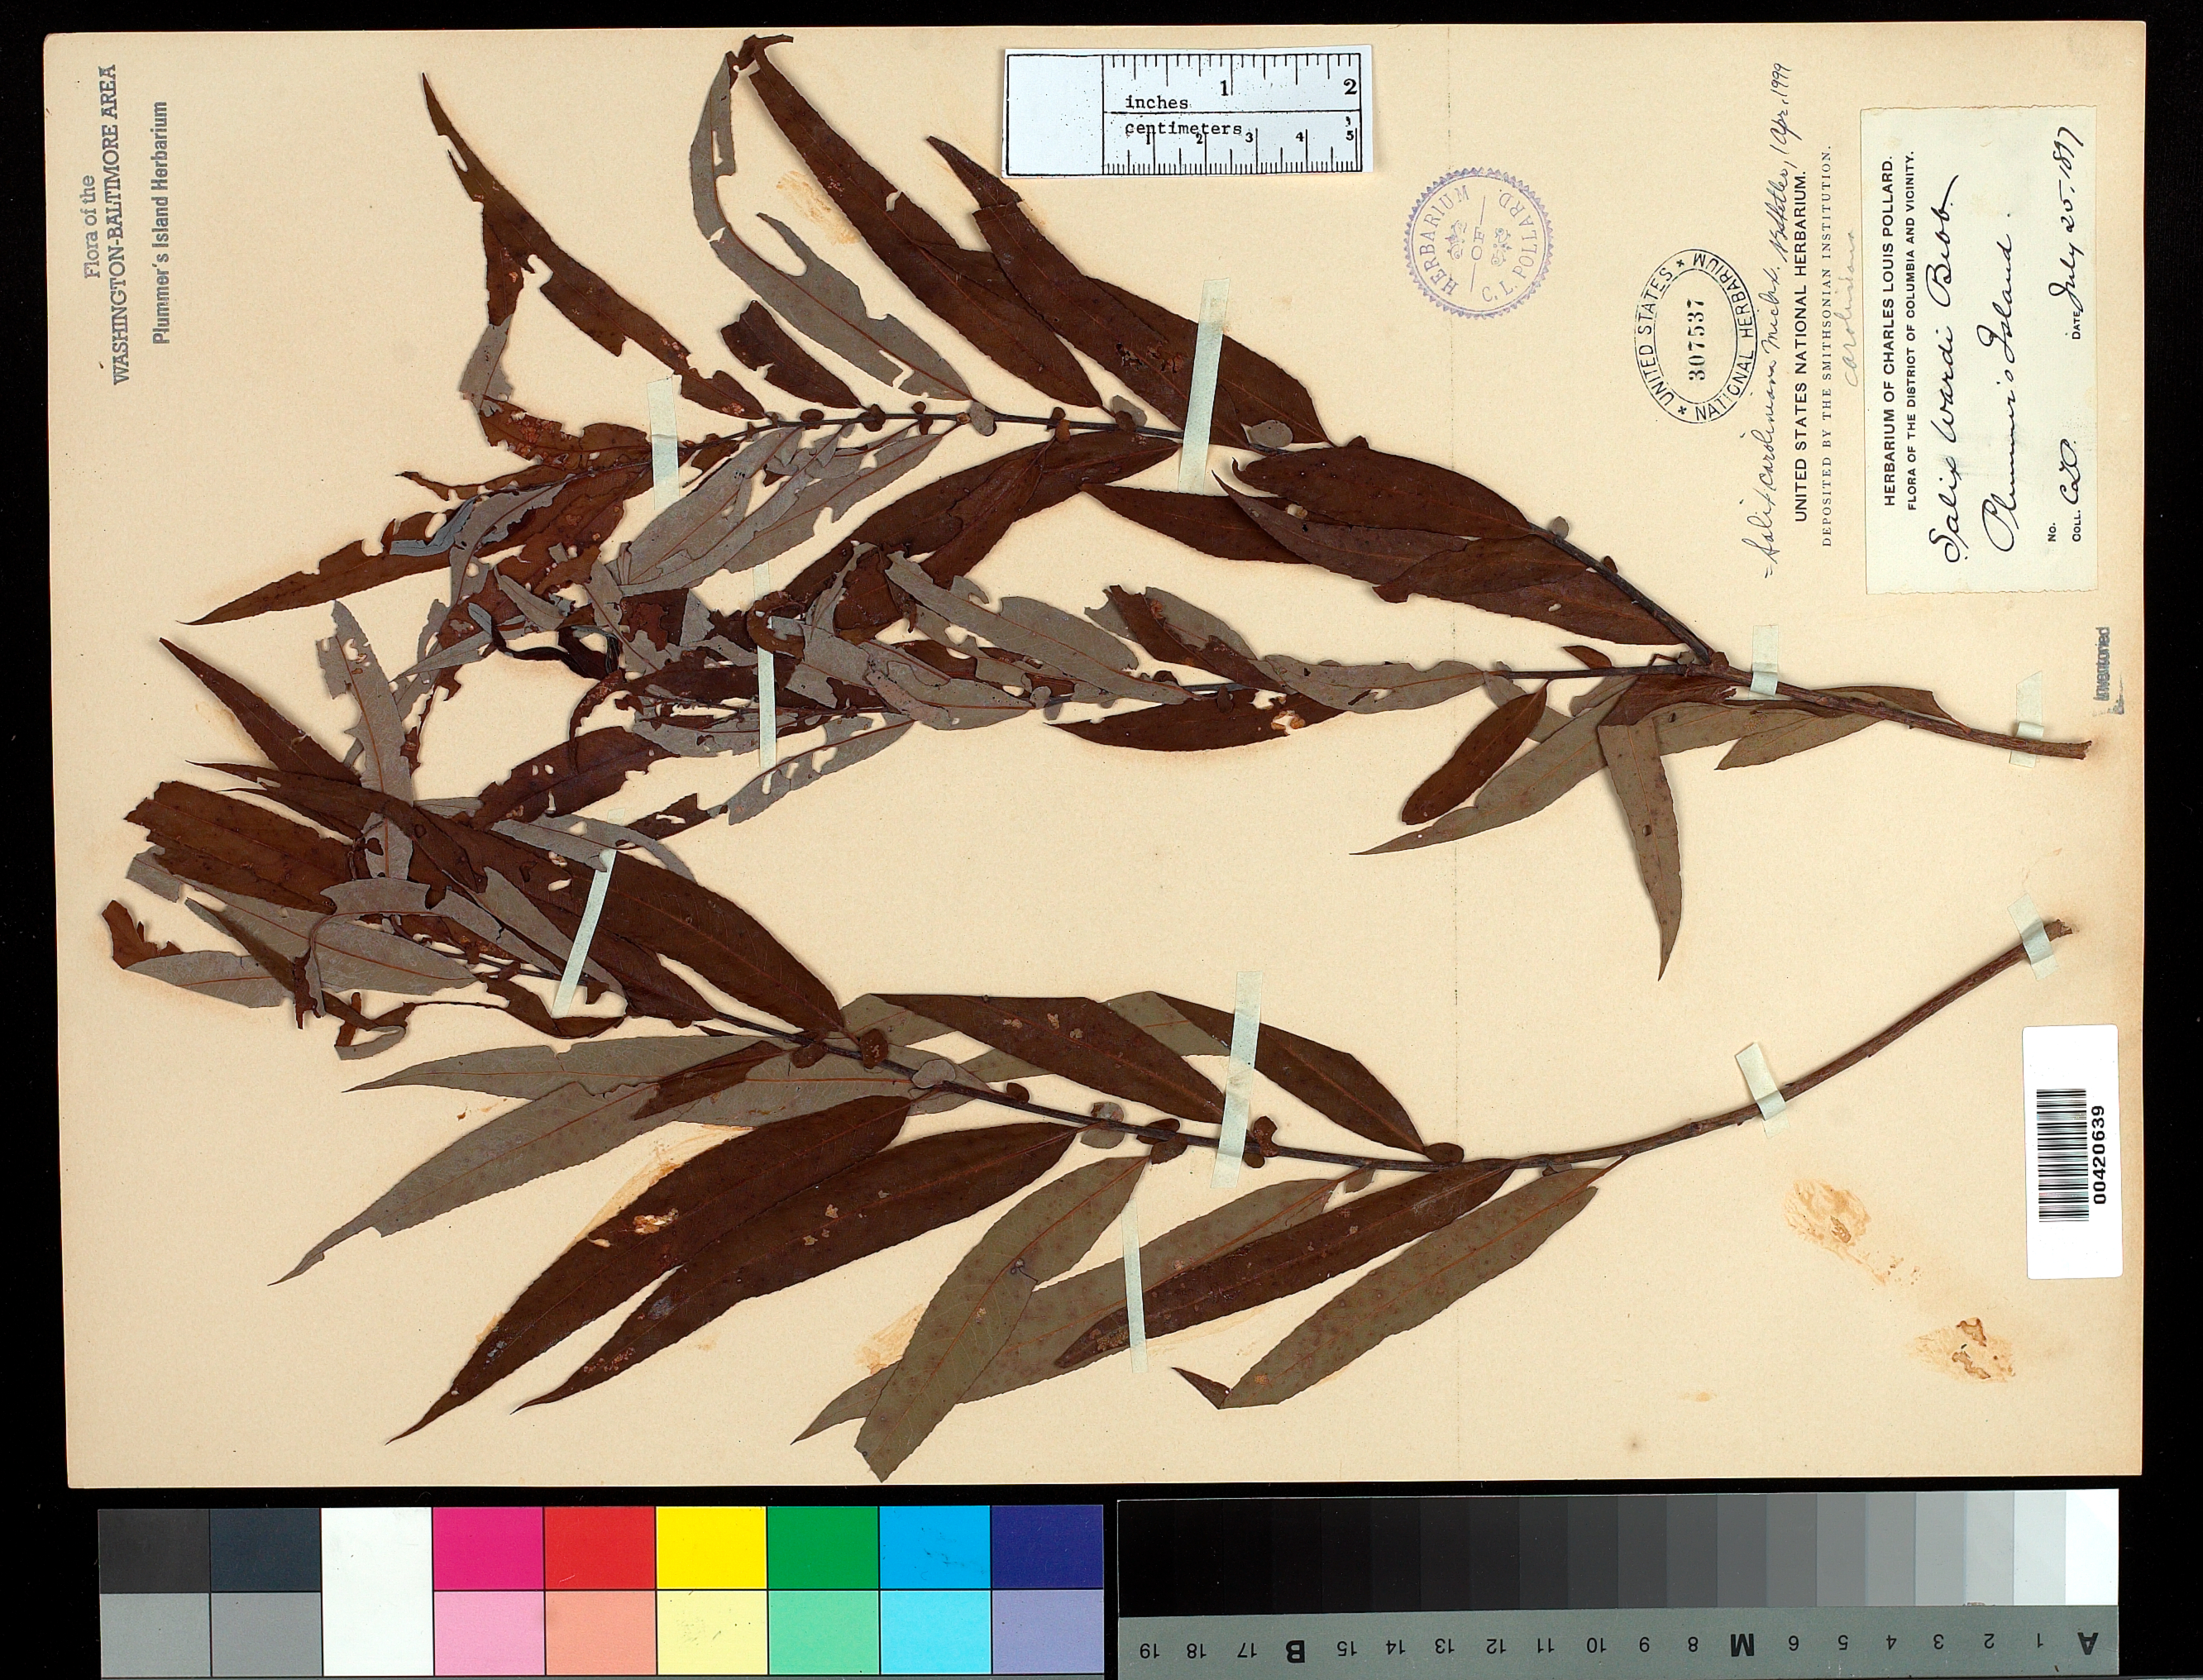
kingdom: Plantae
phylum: Tracheophyta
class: Magnoliopsida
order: Malpighiales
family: Salicaceae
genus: Salix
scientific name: Salix caroliniana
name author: Michx.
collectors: C. L. Pollard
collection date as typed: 25 Jul 1897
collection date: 1897-07-25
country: United States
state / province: Maryland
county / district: Montgomery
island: Plummers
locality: Plummer's Island C. & O. Canal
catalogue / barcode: US 307537